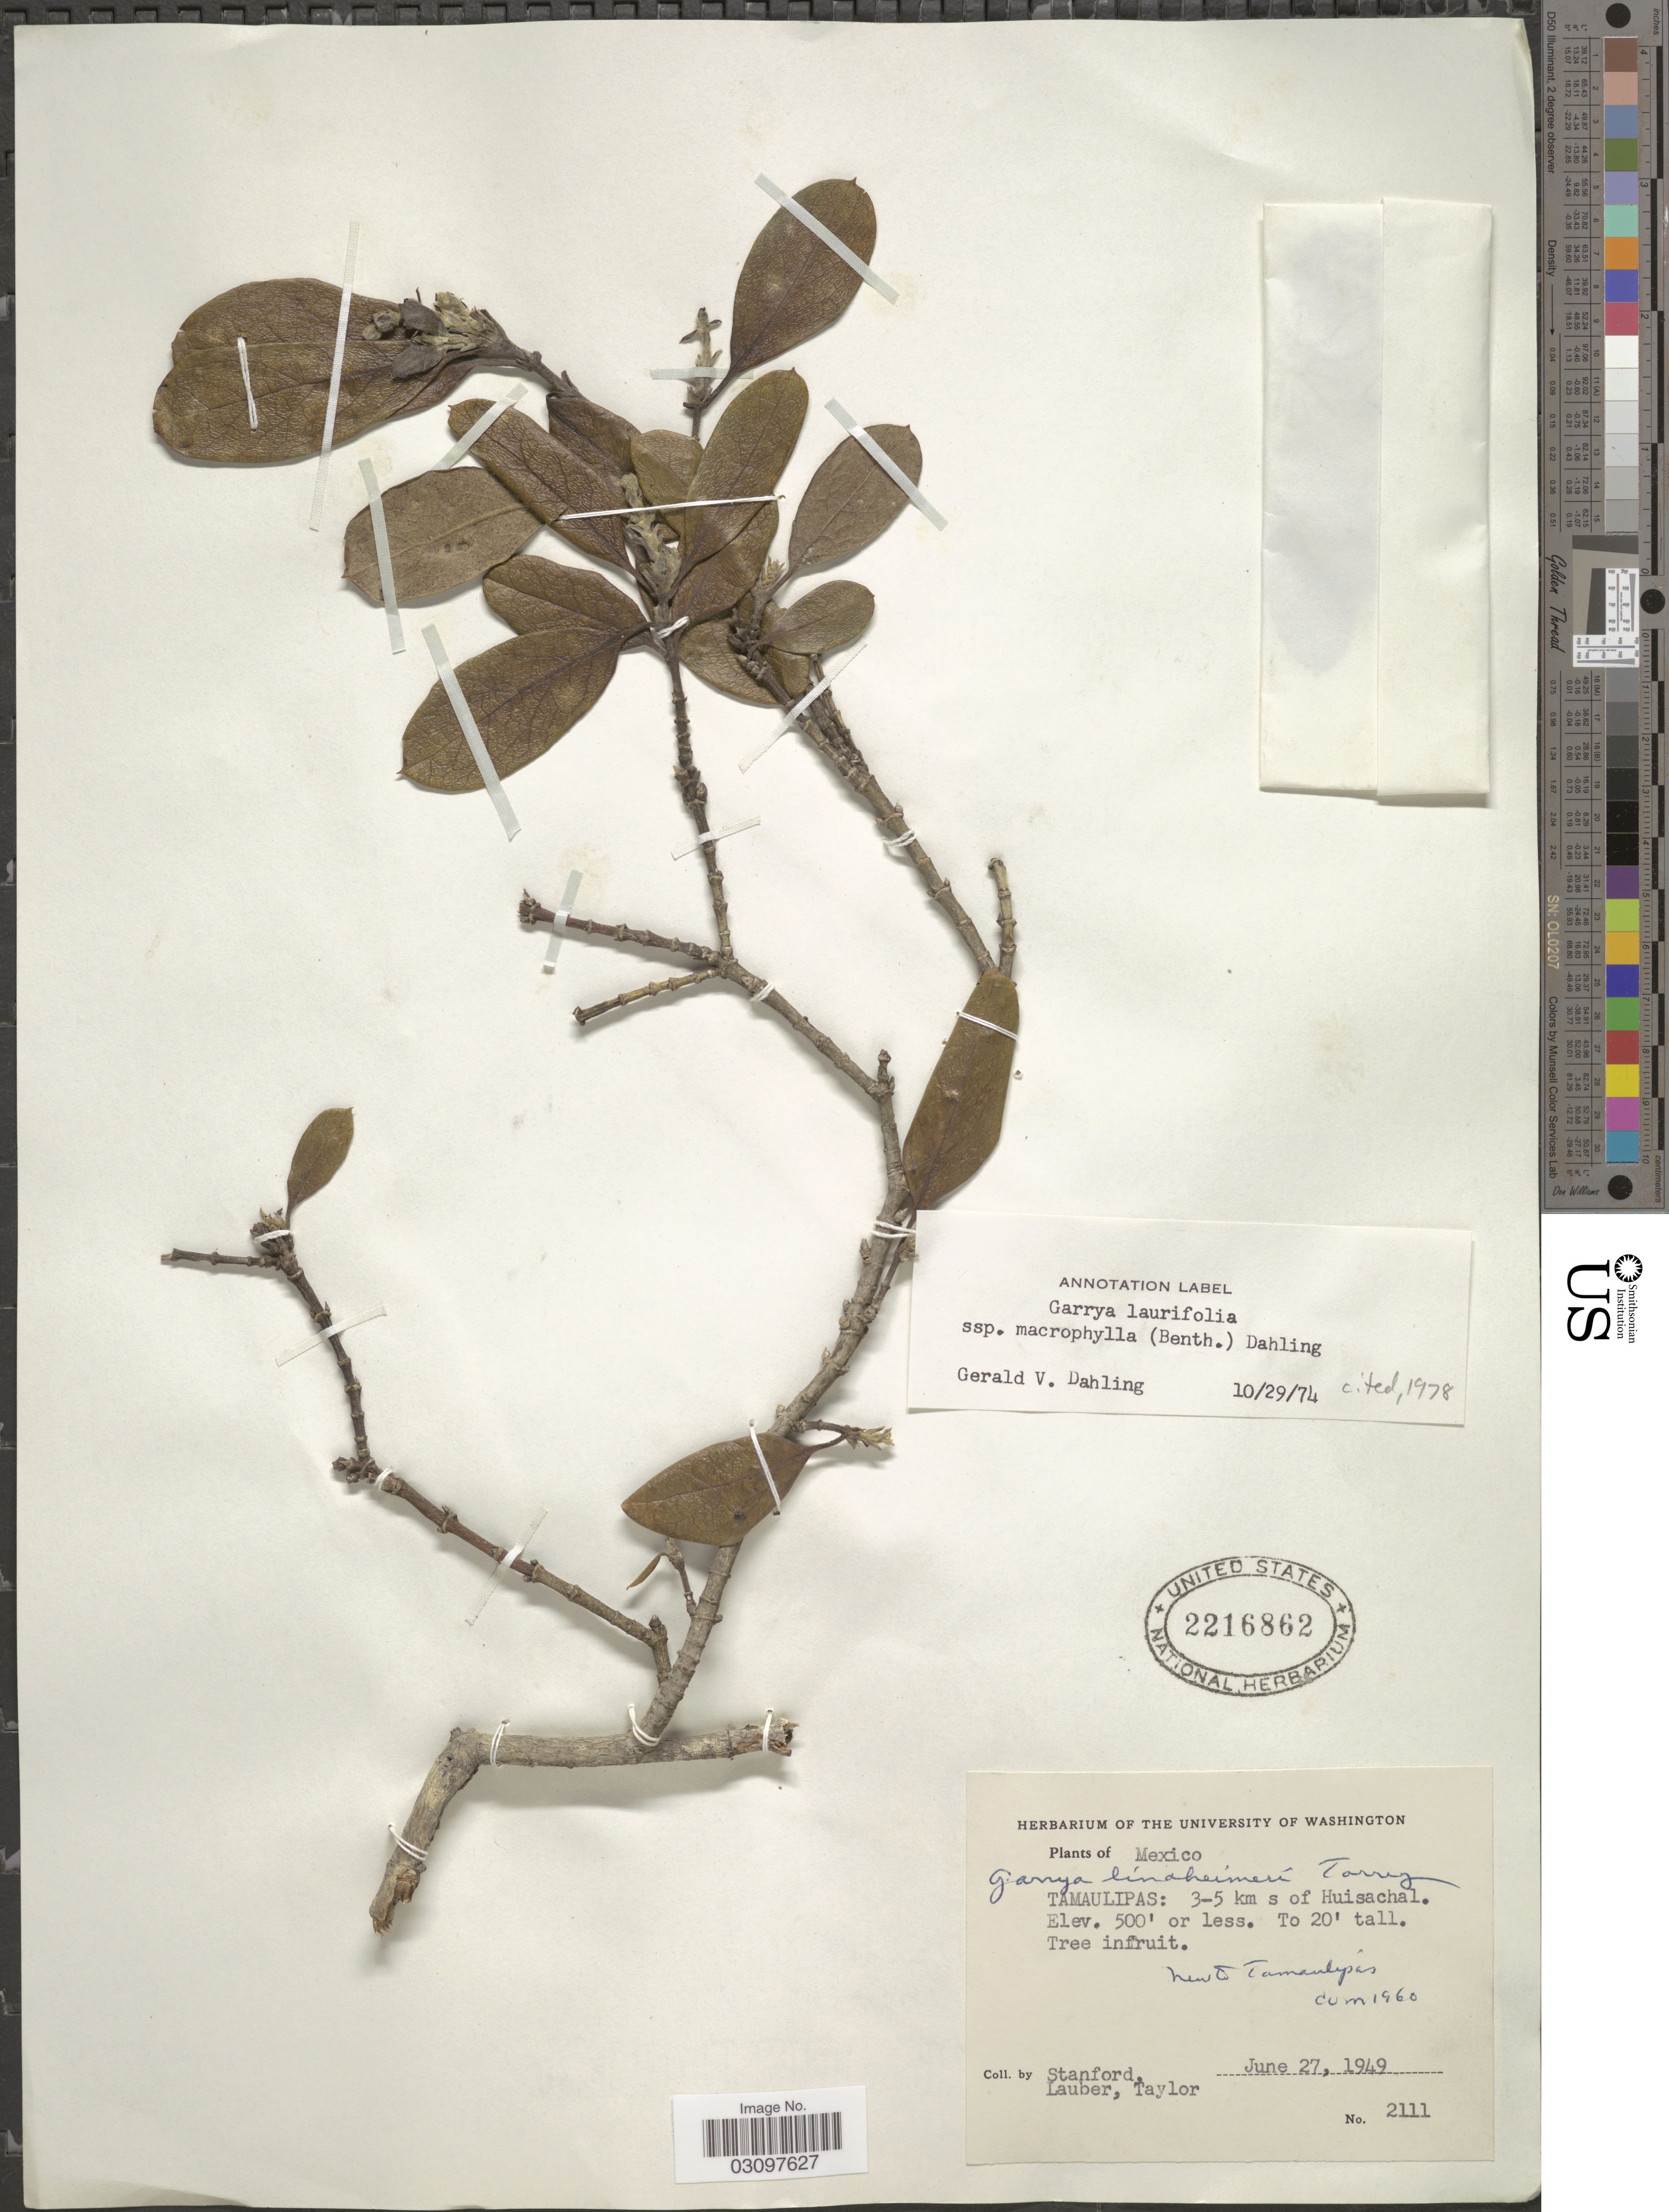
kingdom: Plantae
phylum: Tracheophyta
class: Magnoliopsida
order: Garryales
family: Garryaceae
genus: Garrya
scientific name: Garrya laurifolia subsp. macrophylla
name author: (Benth.) Dahling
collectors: -. Stanford, -. Lauber & -. Taylor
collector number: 2111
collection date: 1949-06-27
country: Mexico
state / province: Tamaulipas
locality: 3-5 km s of Huisachal.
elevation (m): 152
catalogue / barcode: US 2216862